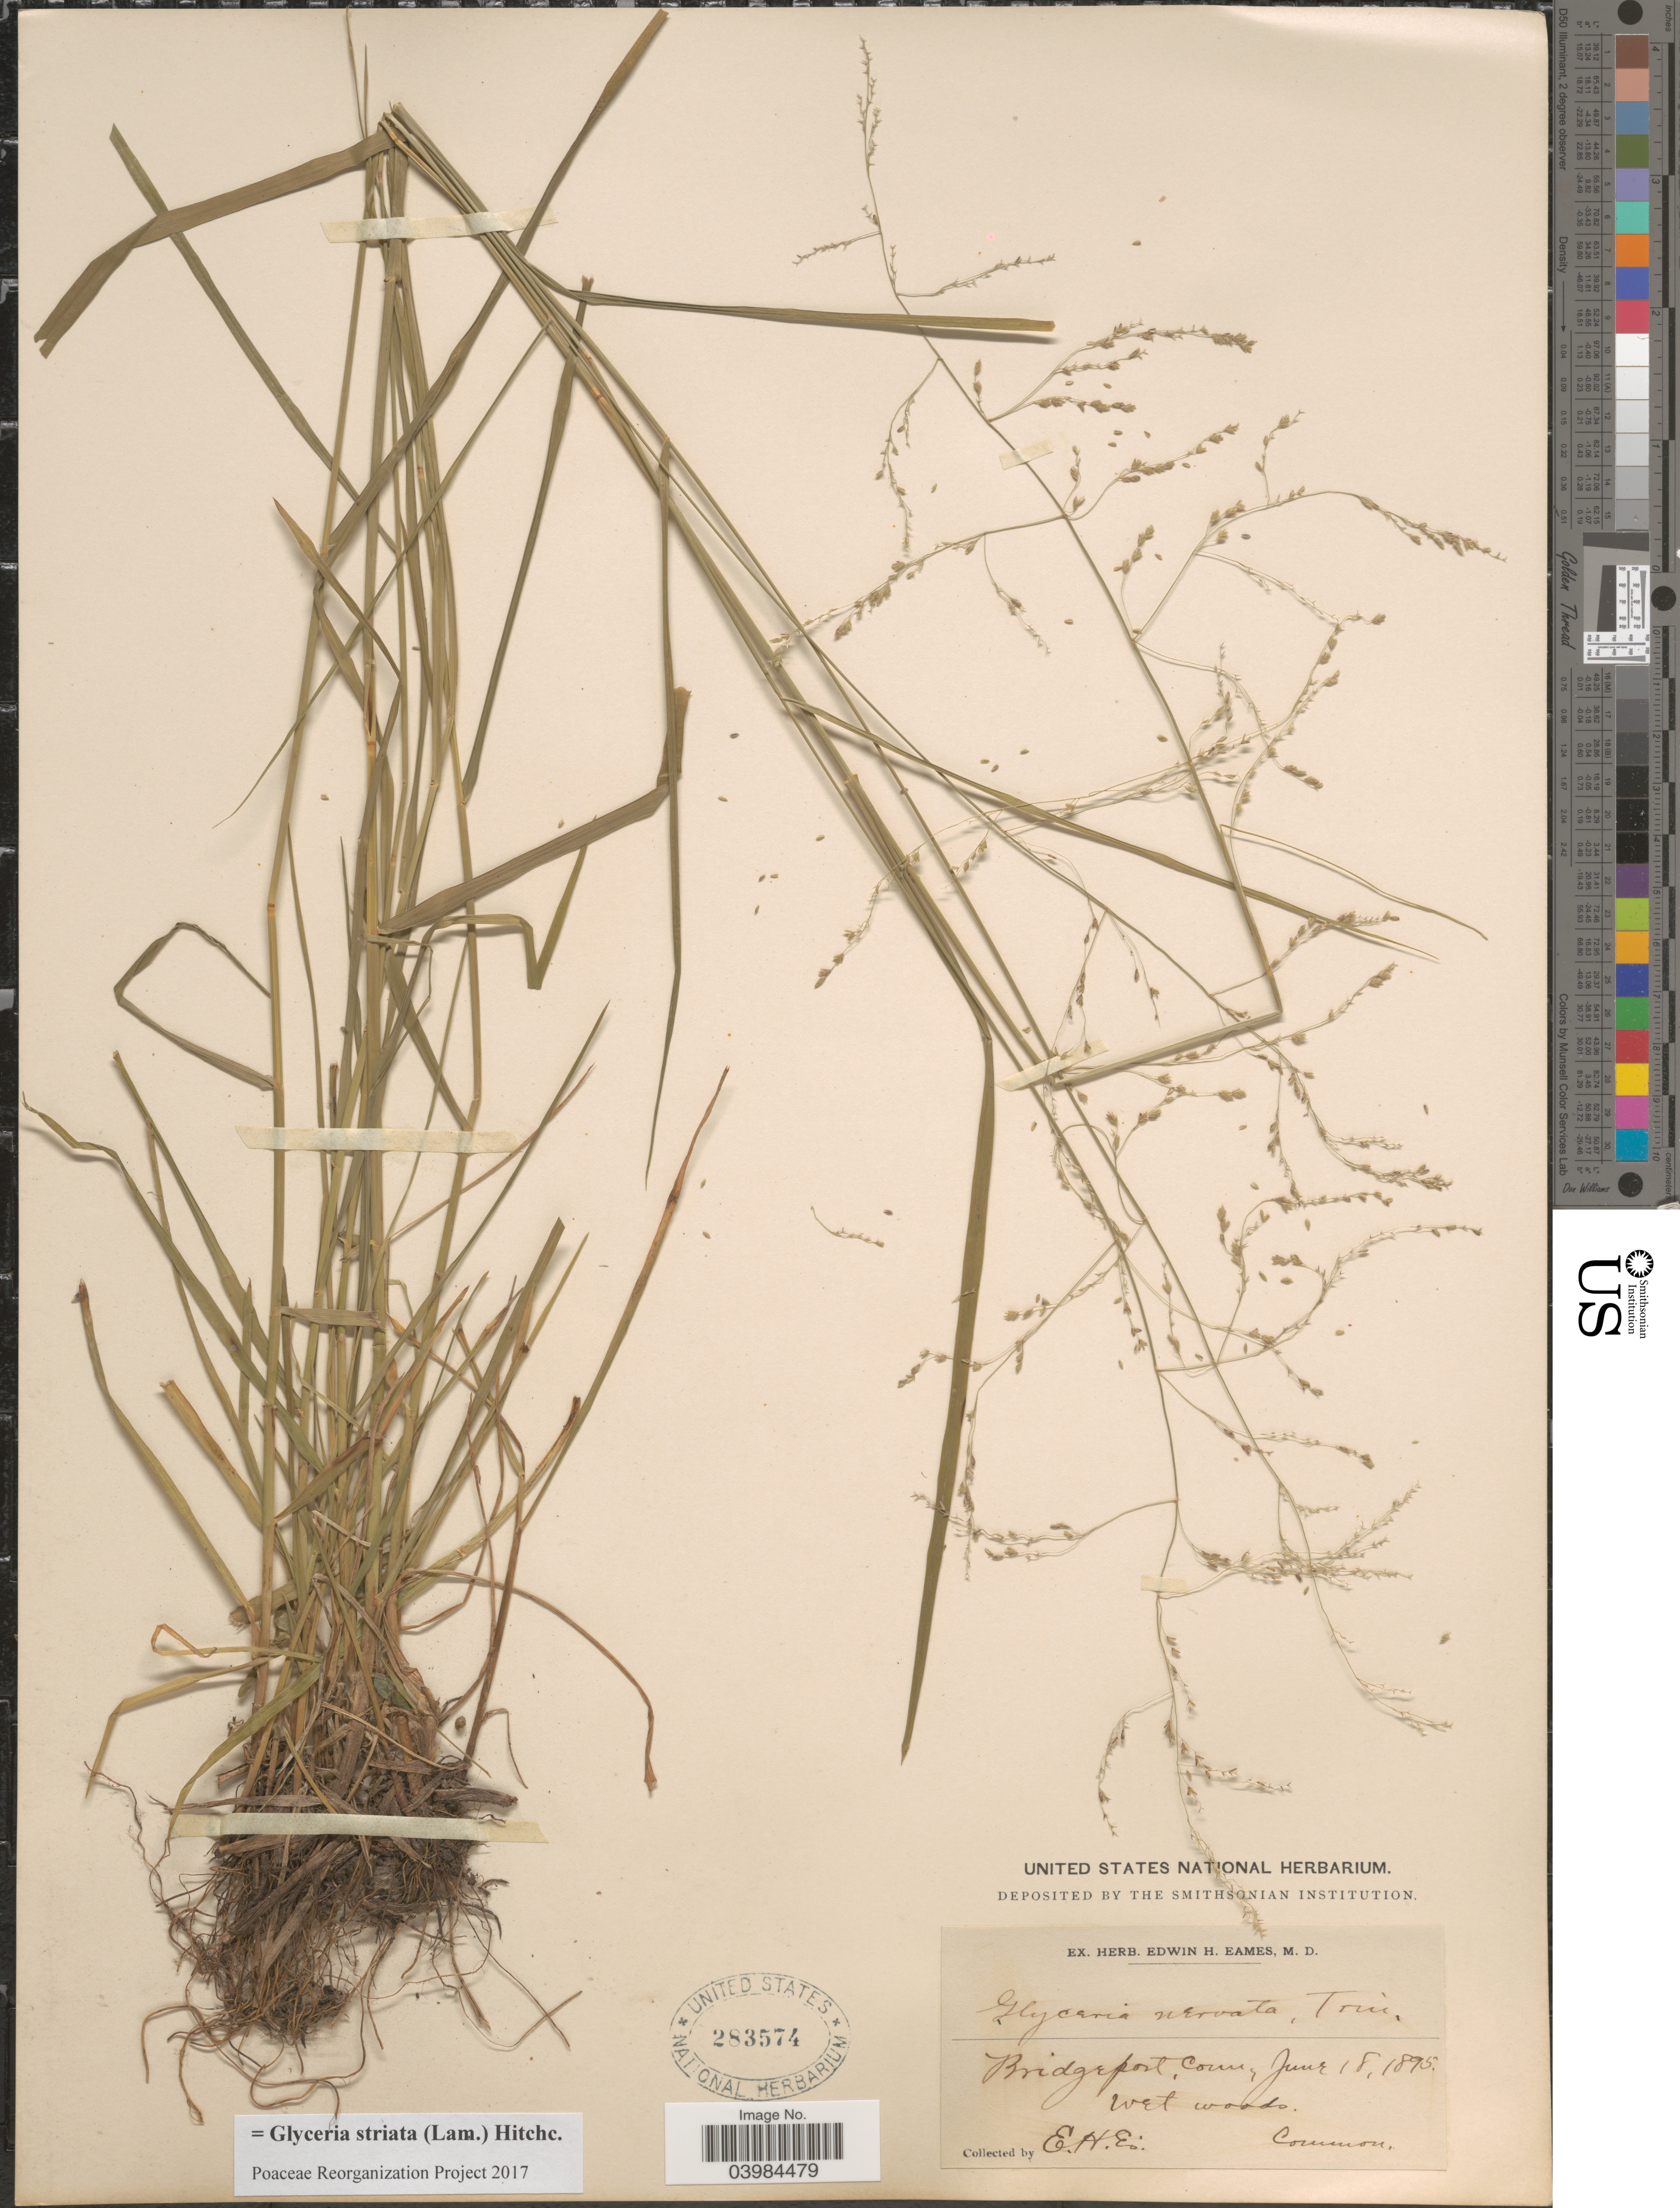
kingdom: Plantae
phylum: Tracheophyta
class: Liliopsida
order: Poales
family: Poaceae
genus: Glyceria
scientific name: Glyceria striata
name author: (Lam.) Hitchc.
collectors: E. H. Eames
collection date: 1895-06-18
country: United States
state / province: Connecticut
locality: Bridgeport.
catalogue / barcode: US 283574